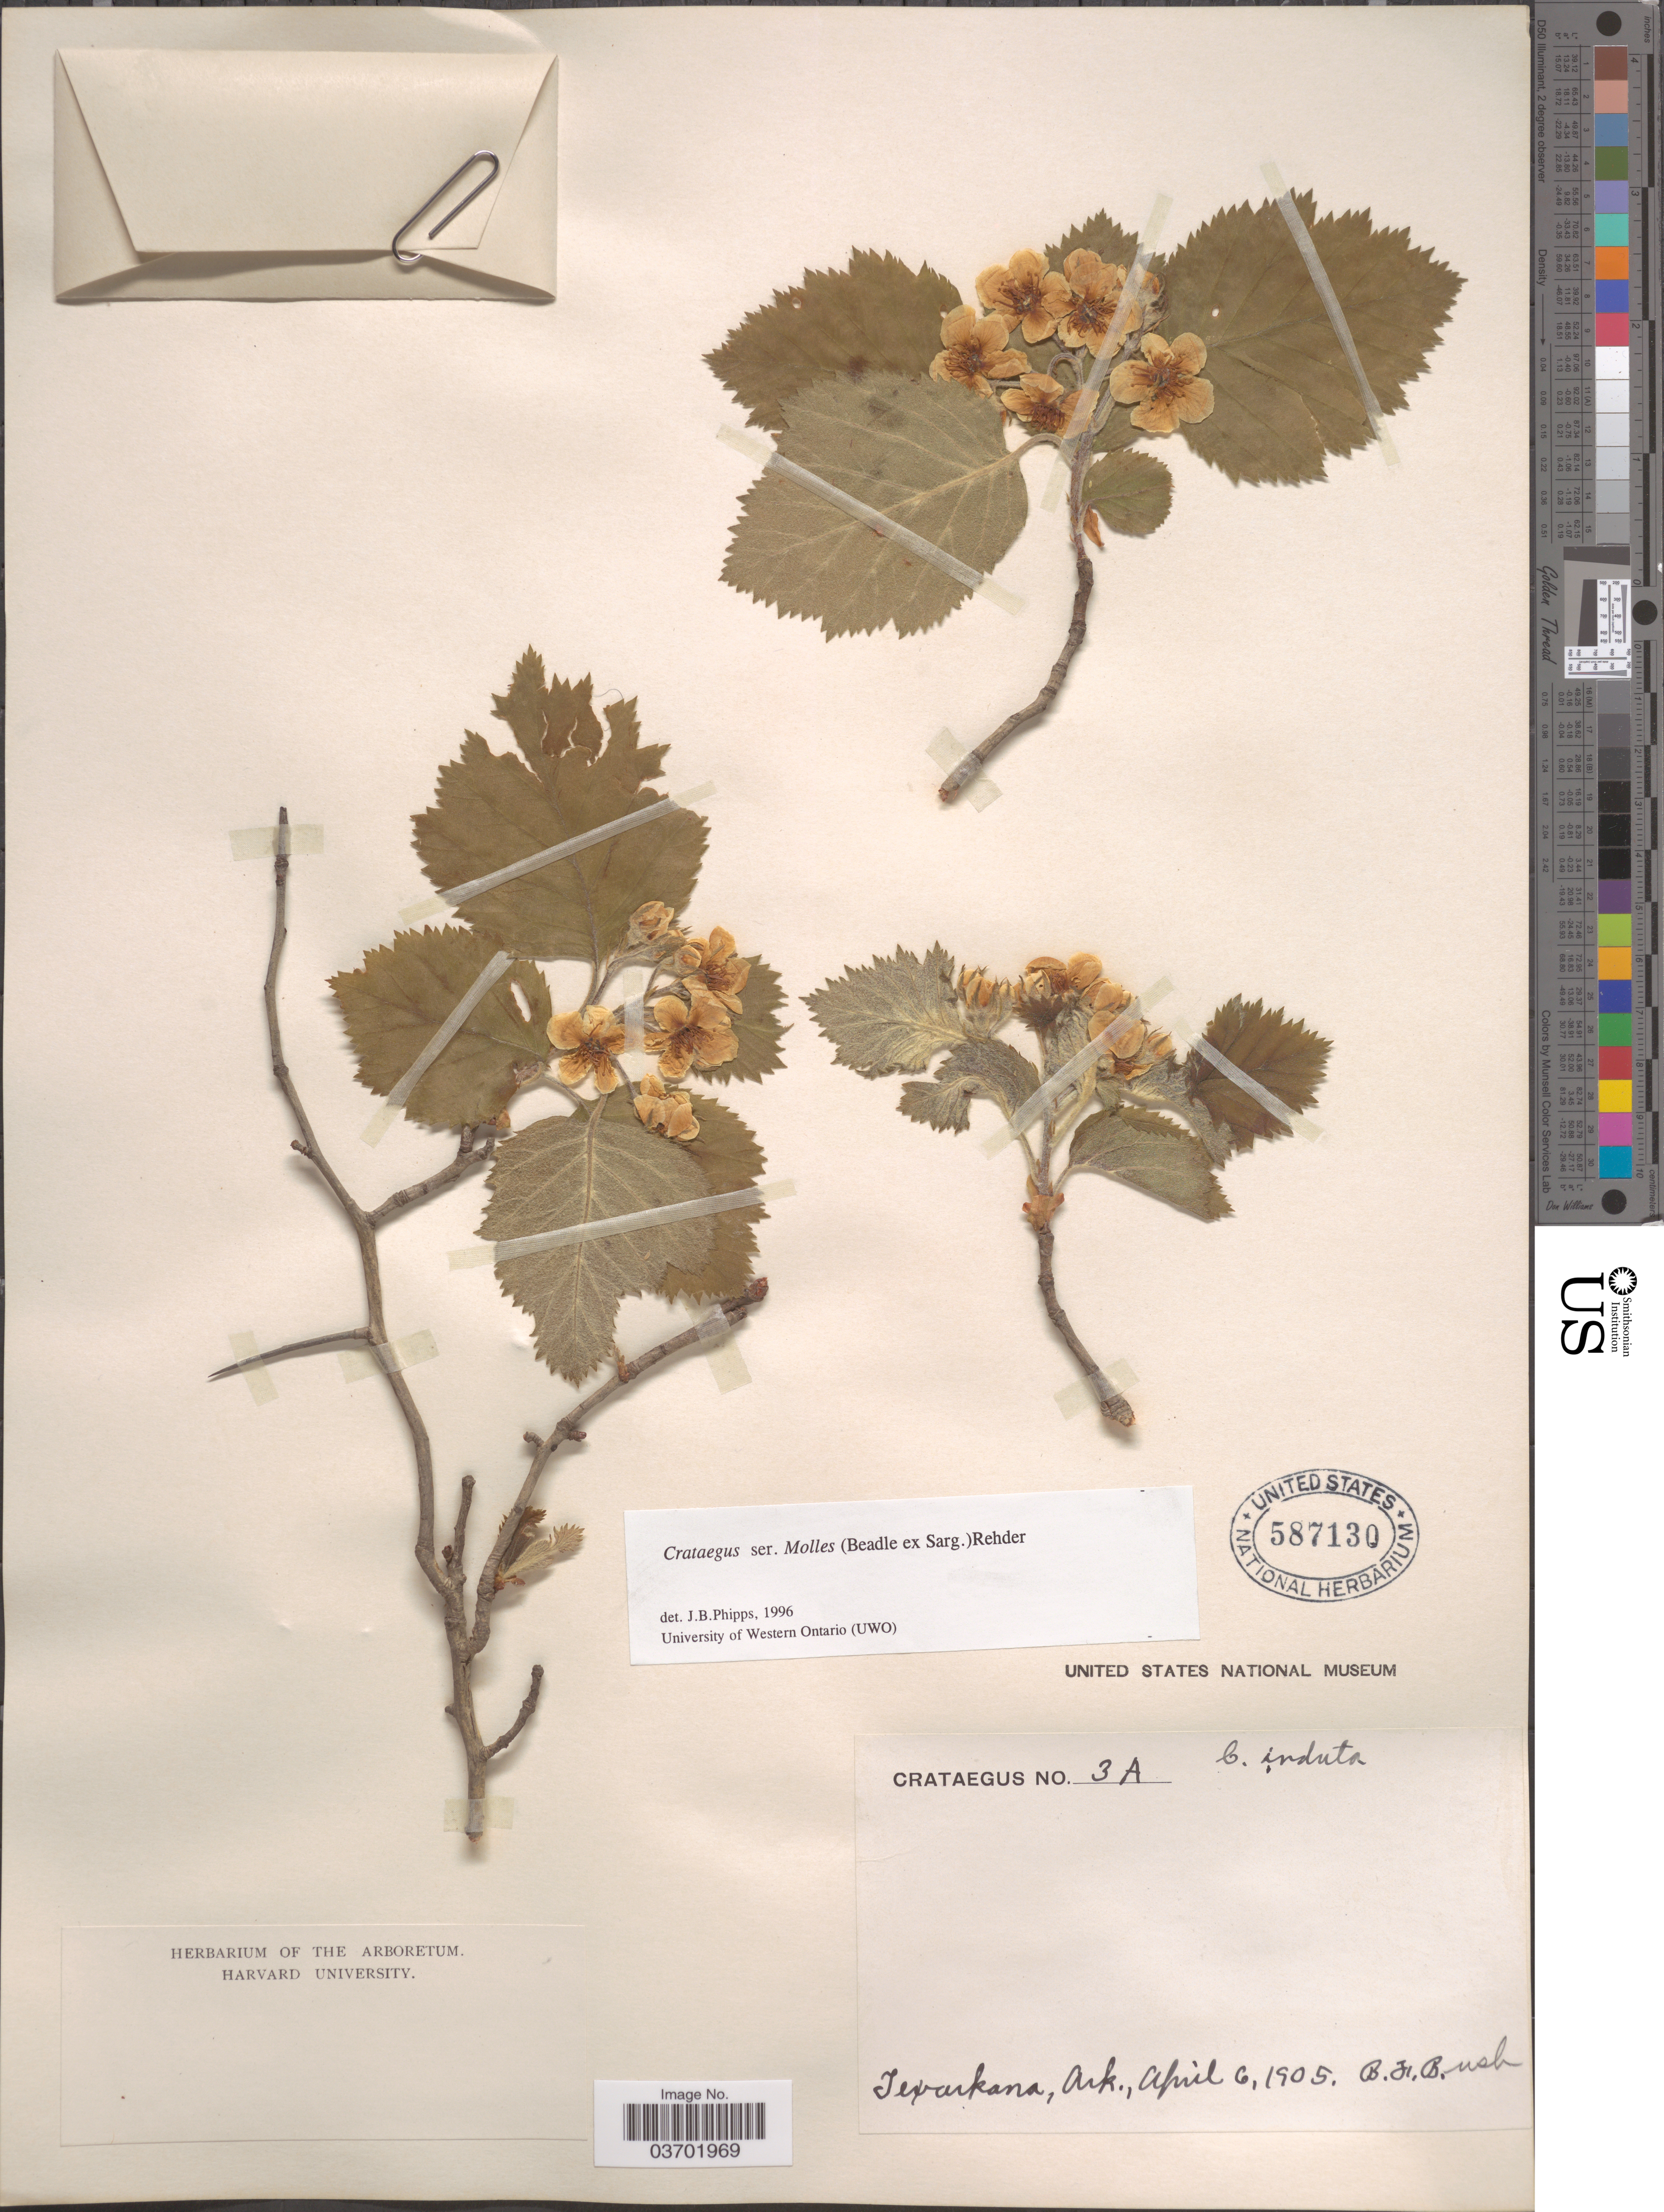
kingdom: Plantae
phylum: Tracheophyta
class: Magnoliopsida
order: Rosales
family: Rosaceae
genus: Crataegus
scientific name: Crataegus texana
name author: Buckley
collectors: B. F. Bush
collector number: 3A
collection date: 1905-04-06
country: United States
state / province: Arkansas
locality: Texarkana.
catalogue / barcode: US 587130